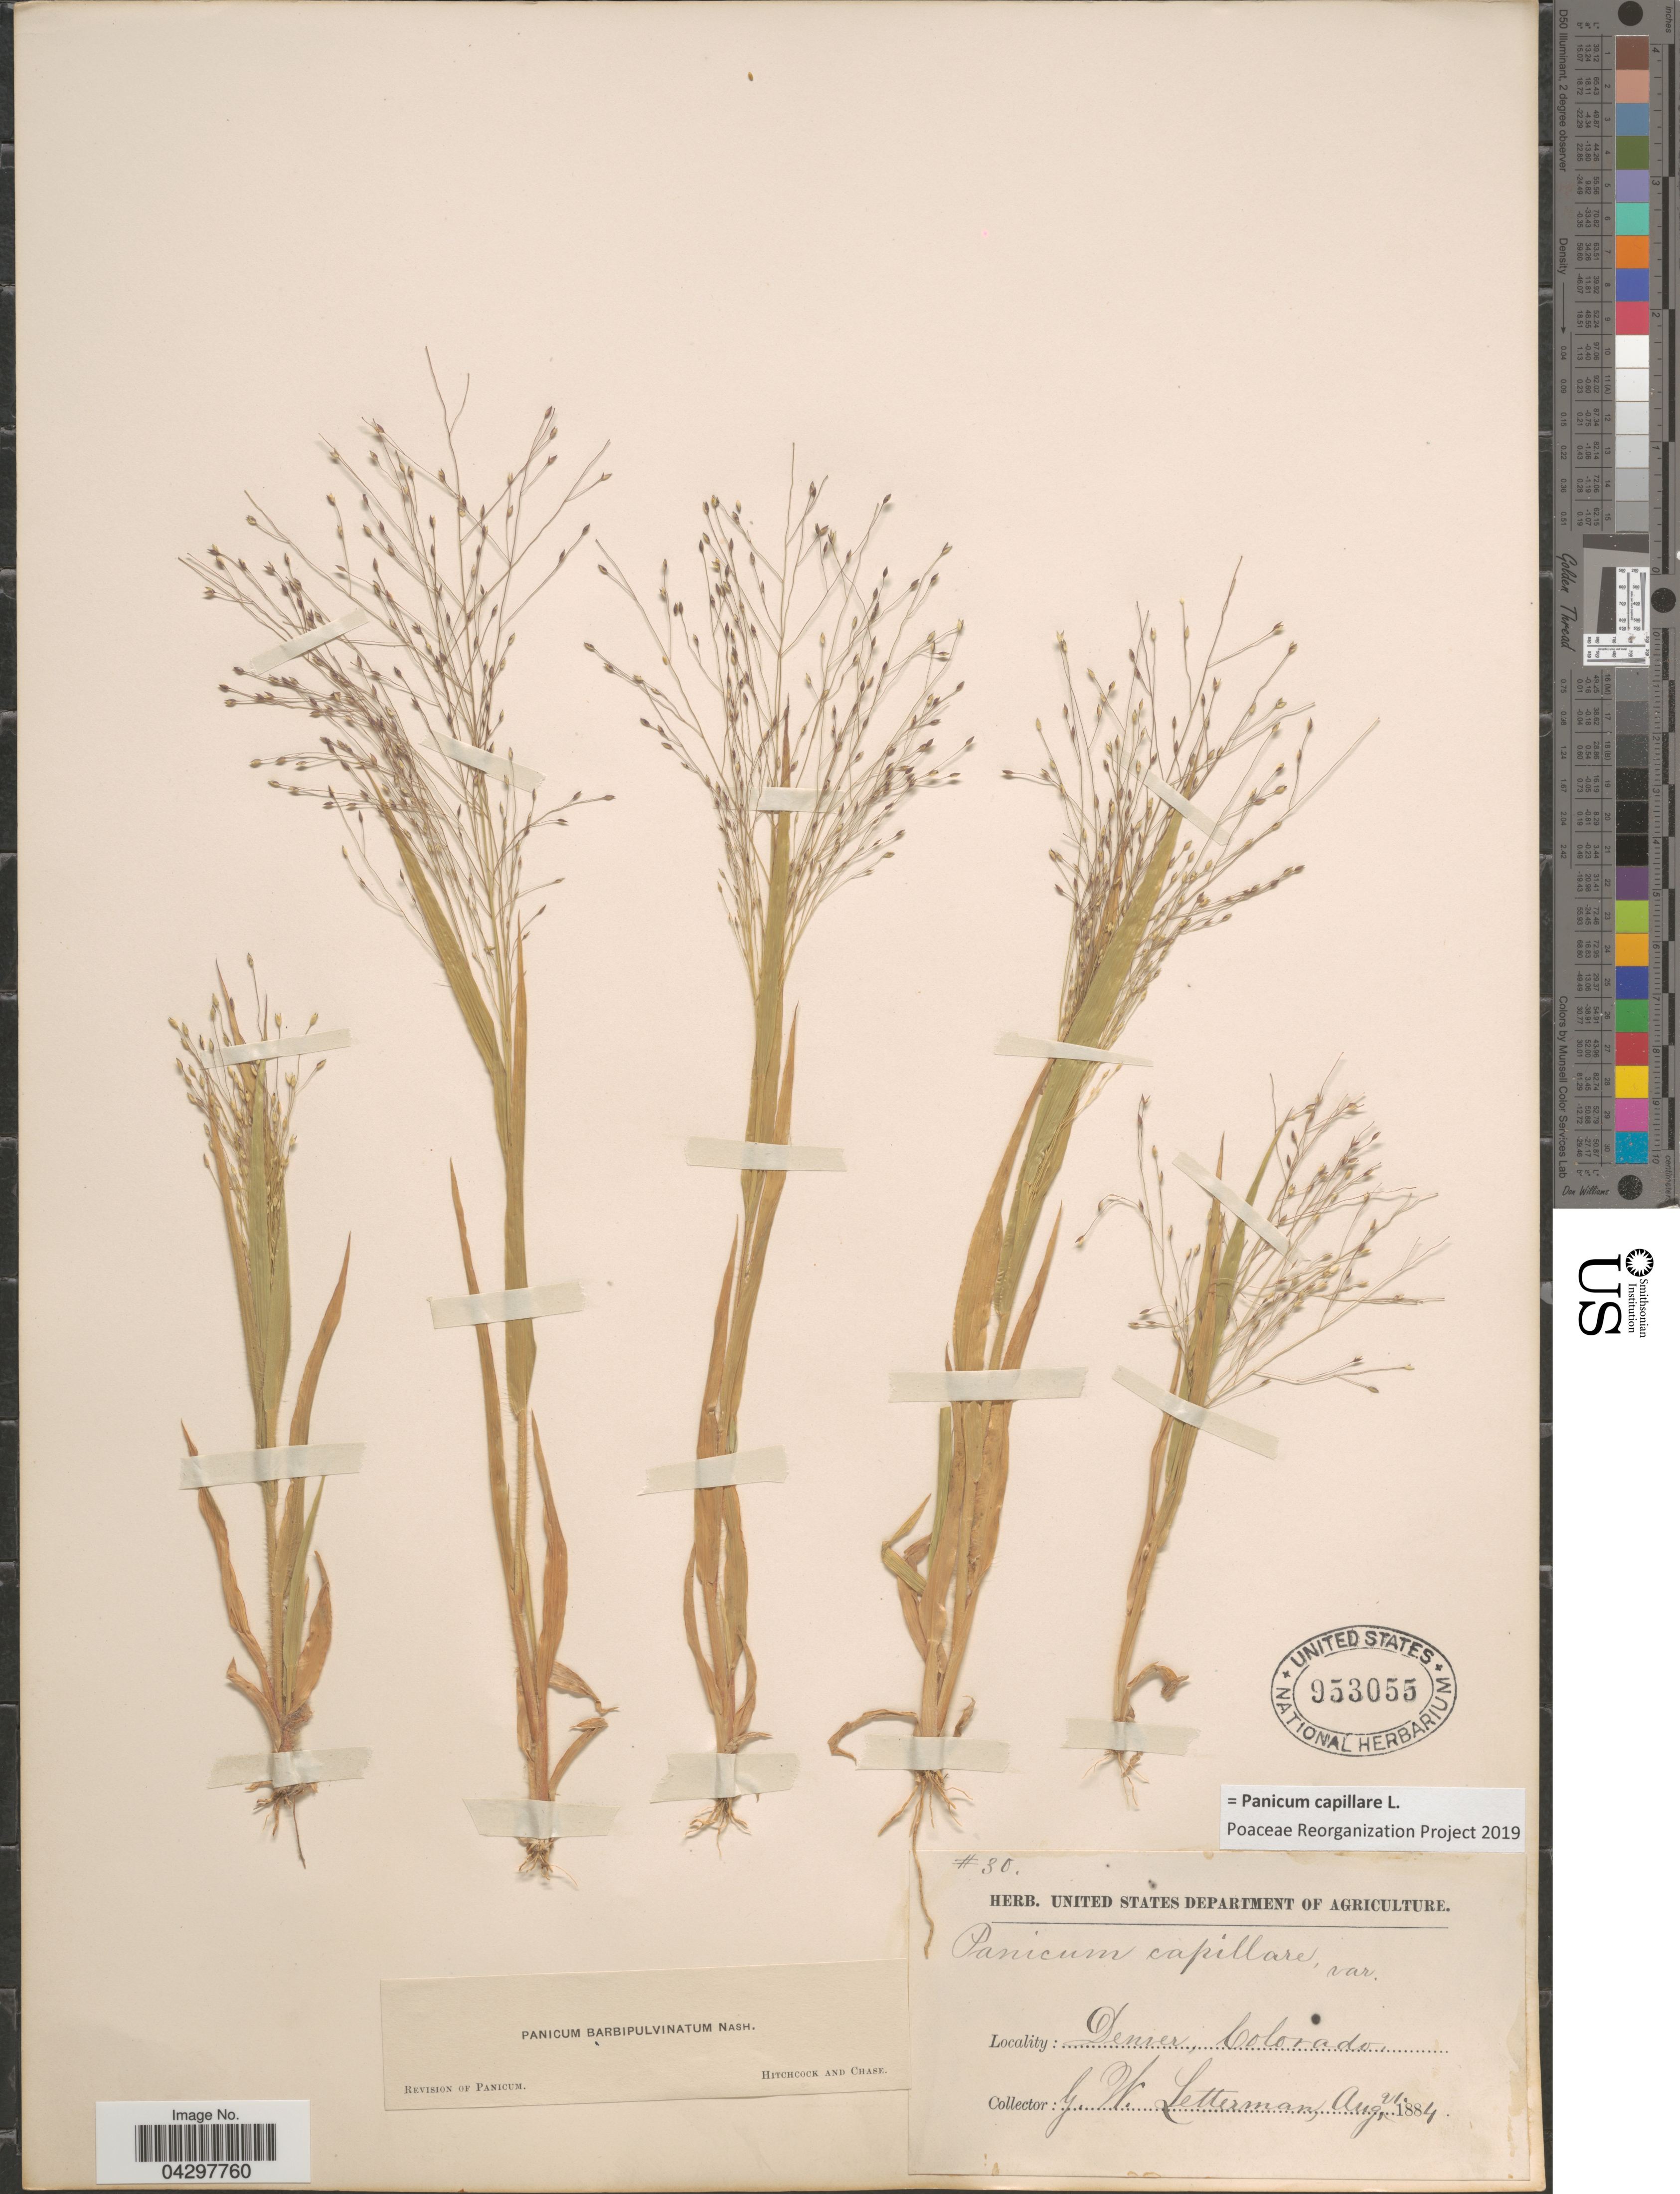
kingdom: Plantae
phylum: Tracheophyta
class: Liliopsida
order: Poales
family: Poaceae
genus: Panicum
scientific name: Panicum capillare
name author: L.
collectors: G. W. Letterman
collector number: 30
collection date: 1884-08-21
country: United States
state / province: Colorado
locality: Denver.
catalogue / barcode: US 953055